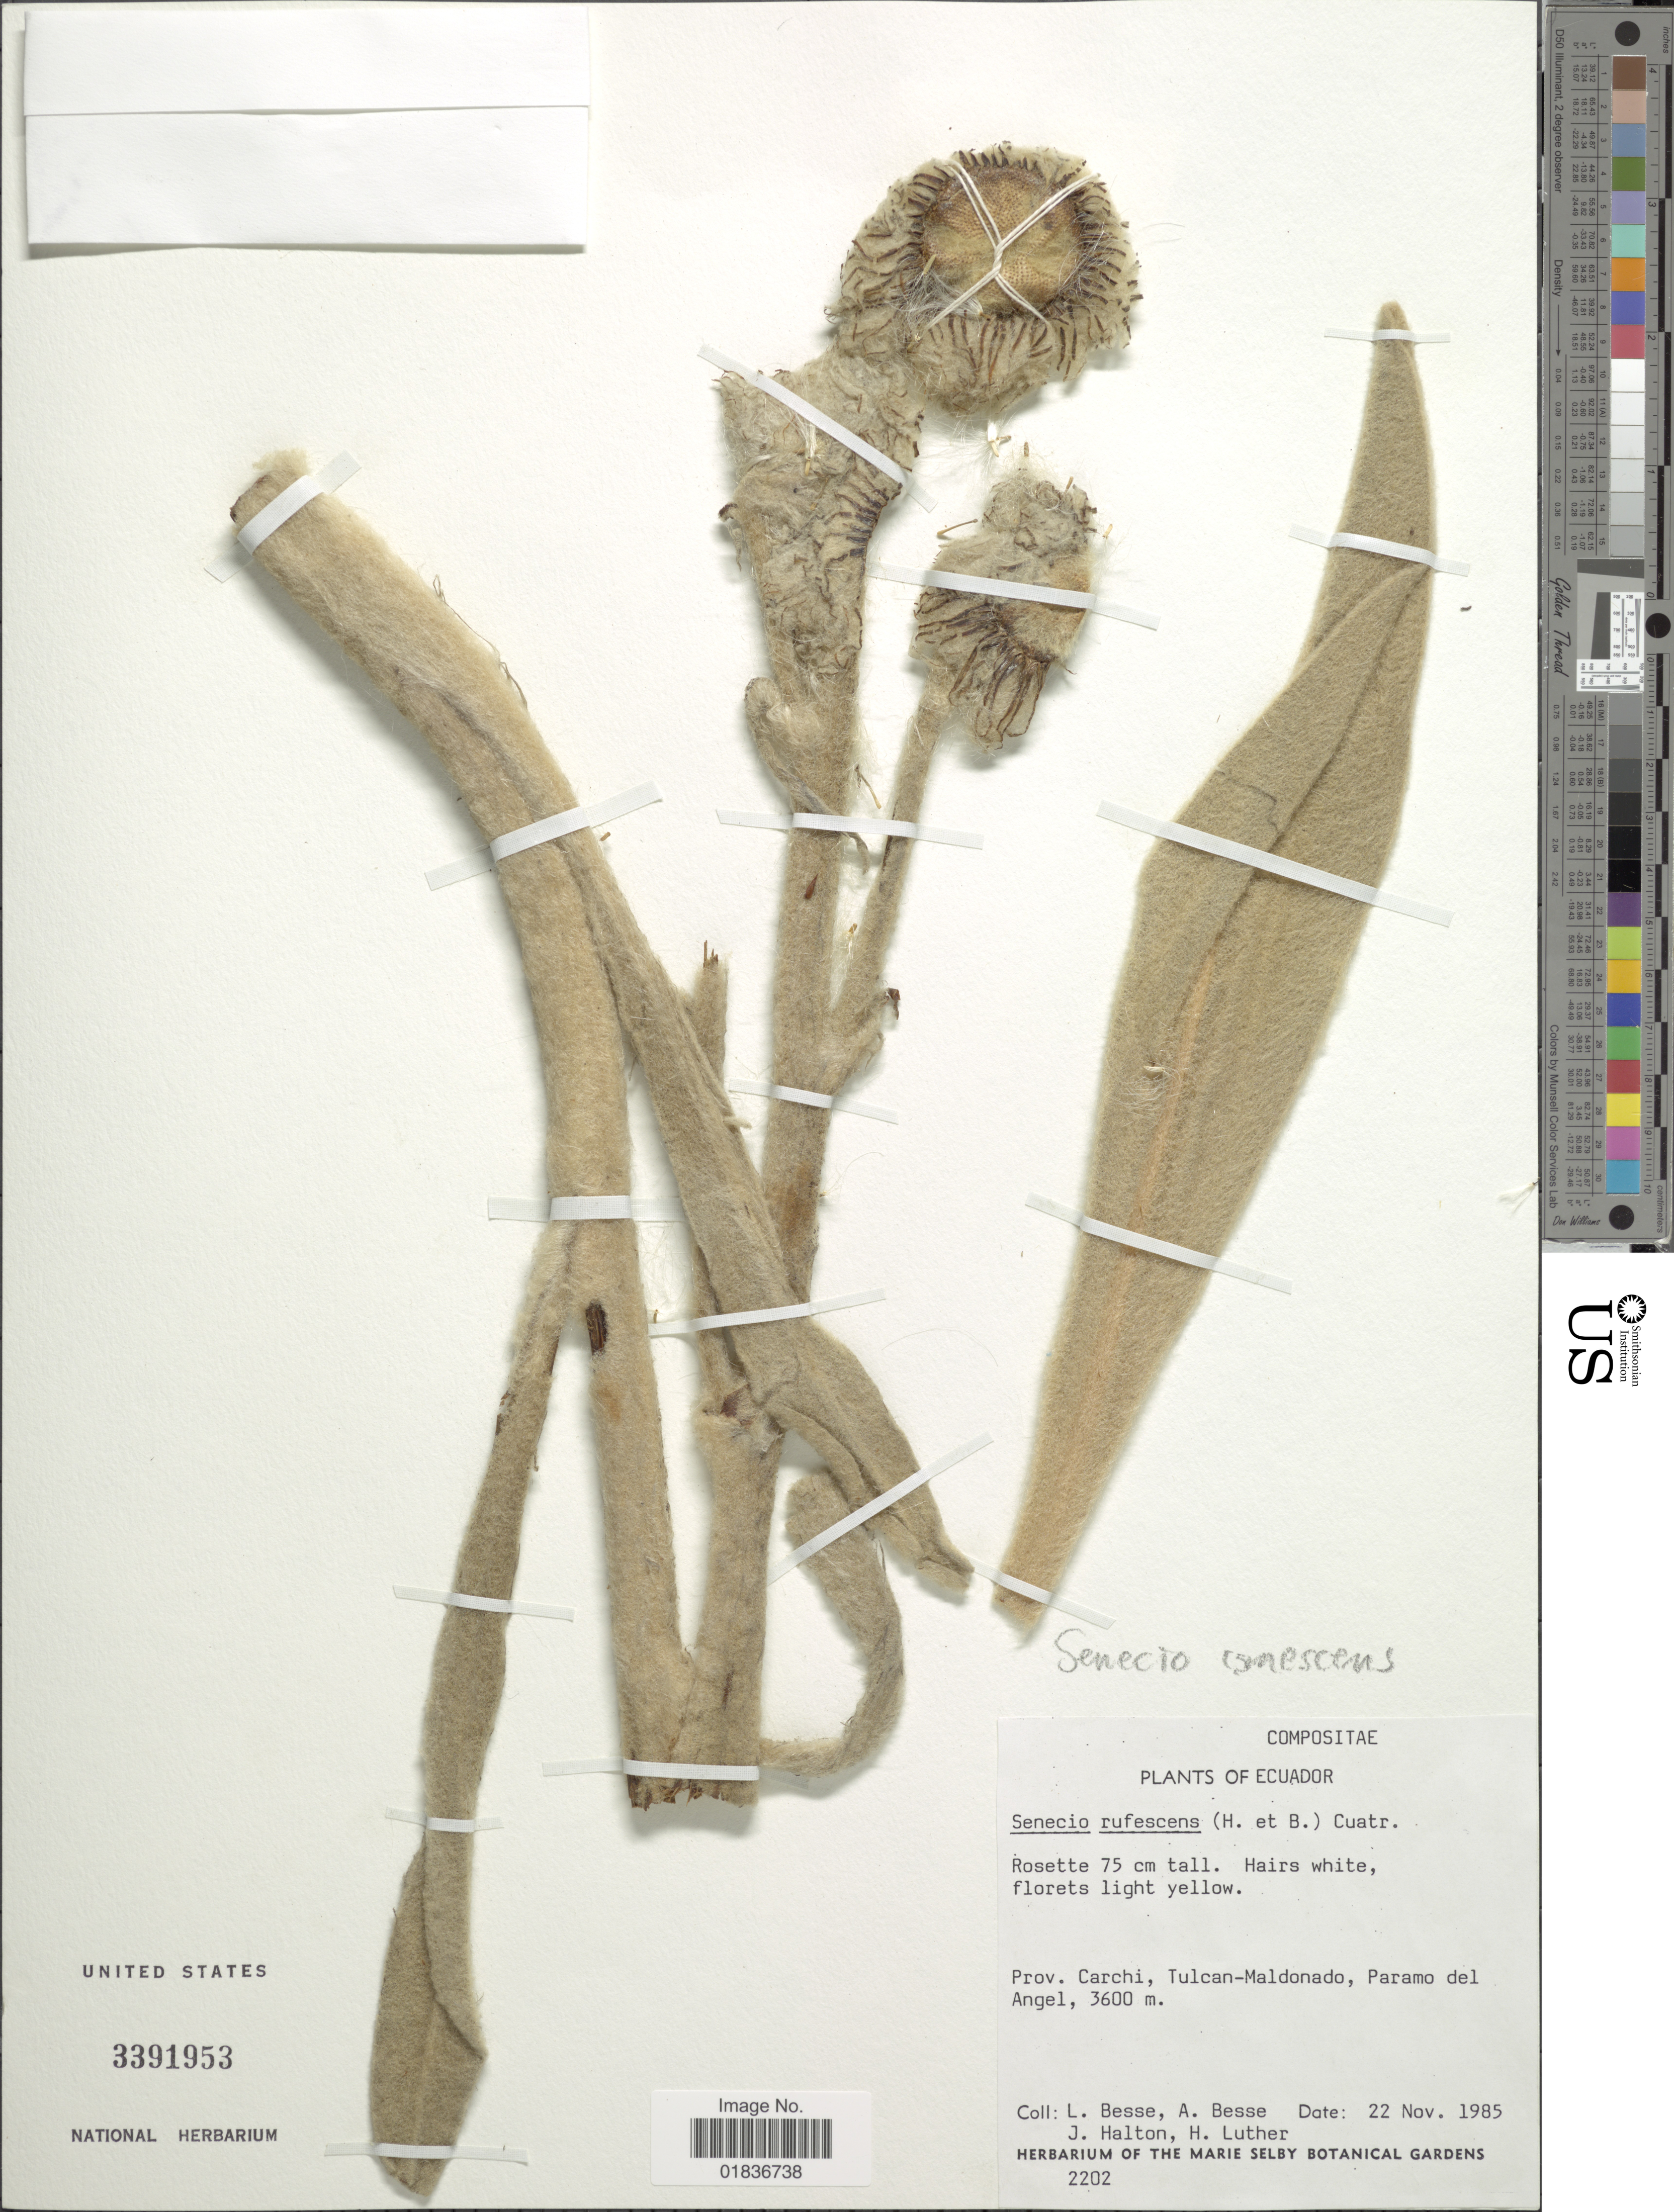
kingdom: Plantae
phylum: Tracheophyta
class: Magnoliopsida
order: Asterales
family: Asteraceae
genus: Senecio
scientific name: Senecio canescens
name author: (Bonpl.) Cuatrec.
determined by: Salomon, Luciana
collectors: L. Besse, A. Besse, J. Halton & H. Luther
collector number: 2202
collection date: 1985-11-22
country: Ecuador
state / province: Carchi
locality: Prov. Carchi, Tulcan-Maldonado, Paramo del Angel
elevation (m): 3600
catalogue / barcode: US 3391953